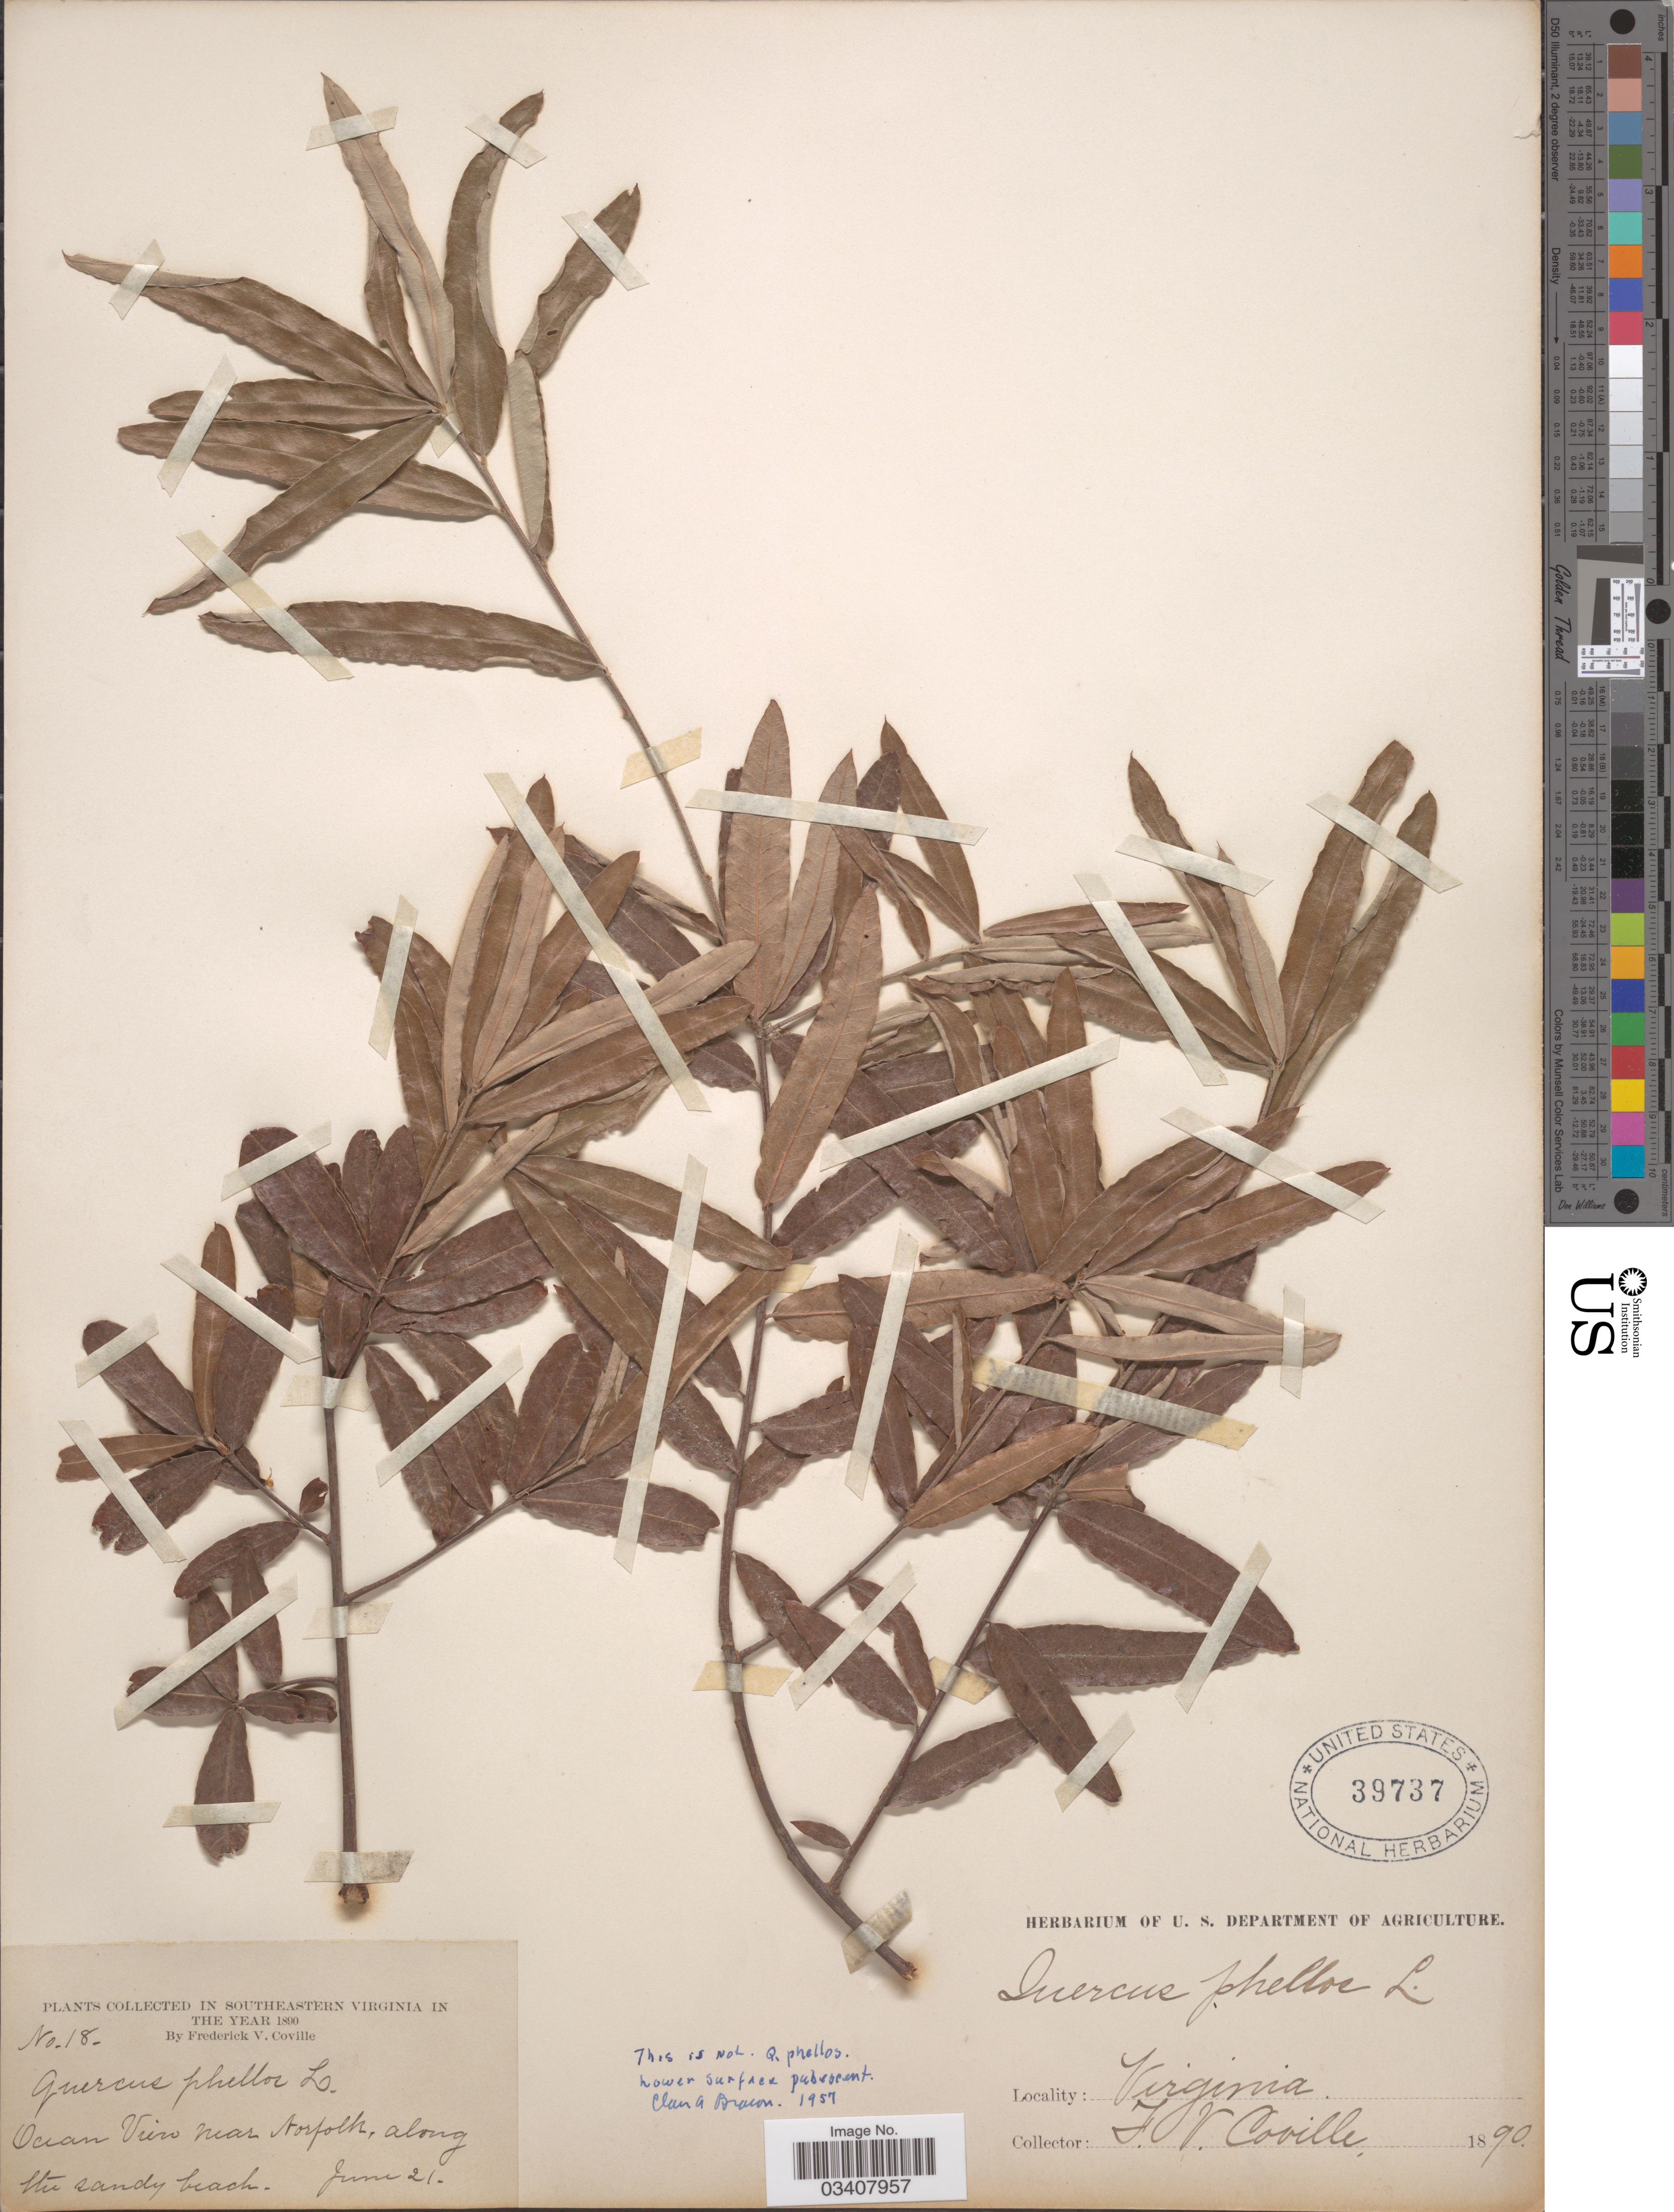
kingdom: Plantae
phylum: Tracheophyta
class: Magnoliopsida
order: Fagales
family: Fagaceae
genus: Quercus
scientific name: Quercus phellos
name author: L.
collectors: F. V. Coville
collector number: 18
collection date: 1890-06-21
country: United States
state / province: Virginia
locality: In the Southeastern Virginia. Ocean Vine near Norfolk, along tthe sandy beach.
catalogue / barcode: US 39737